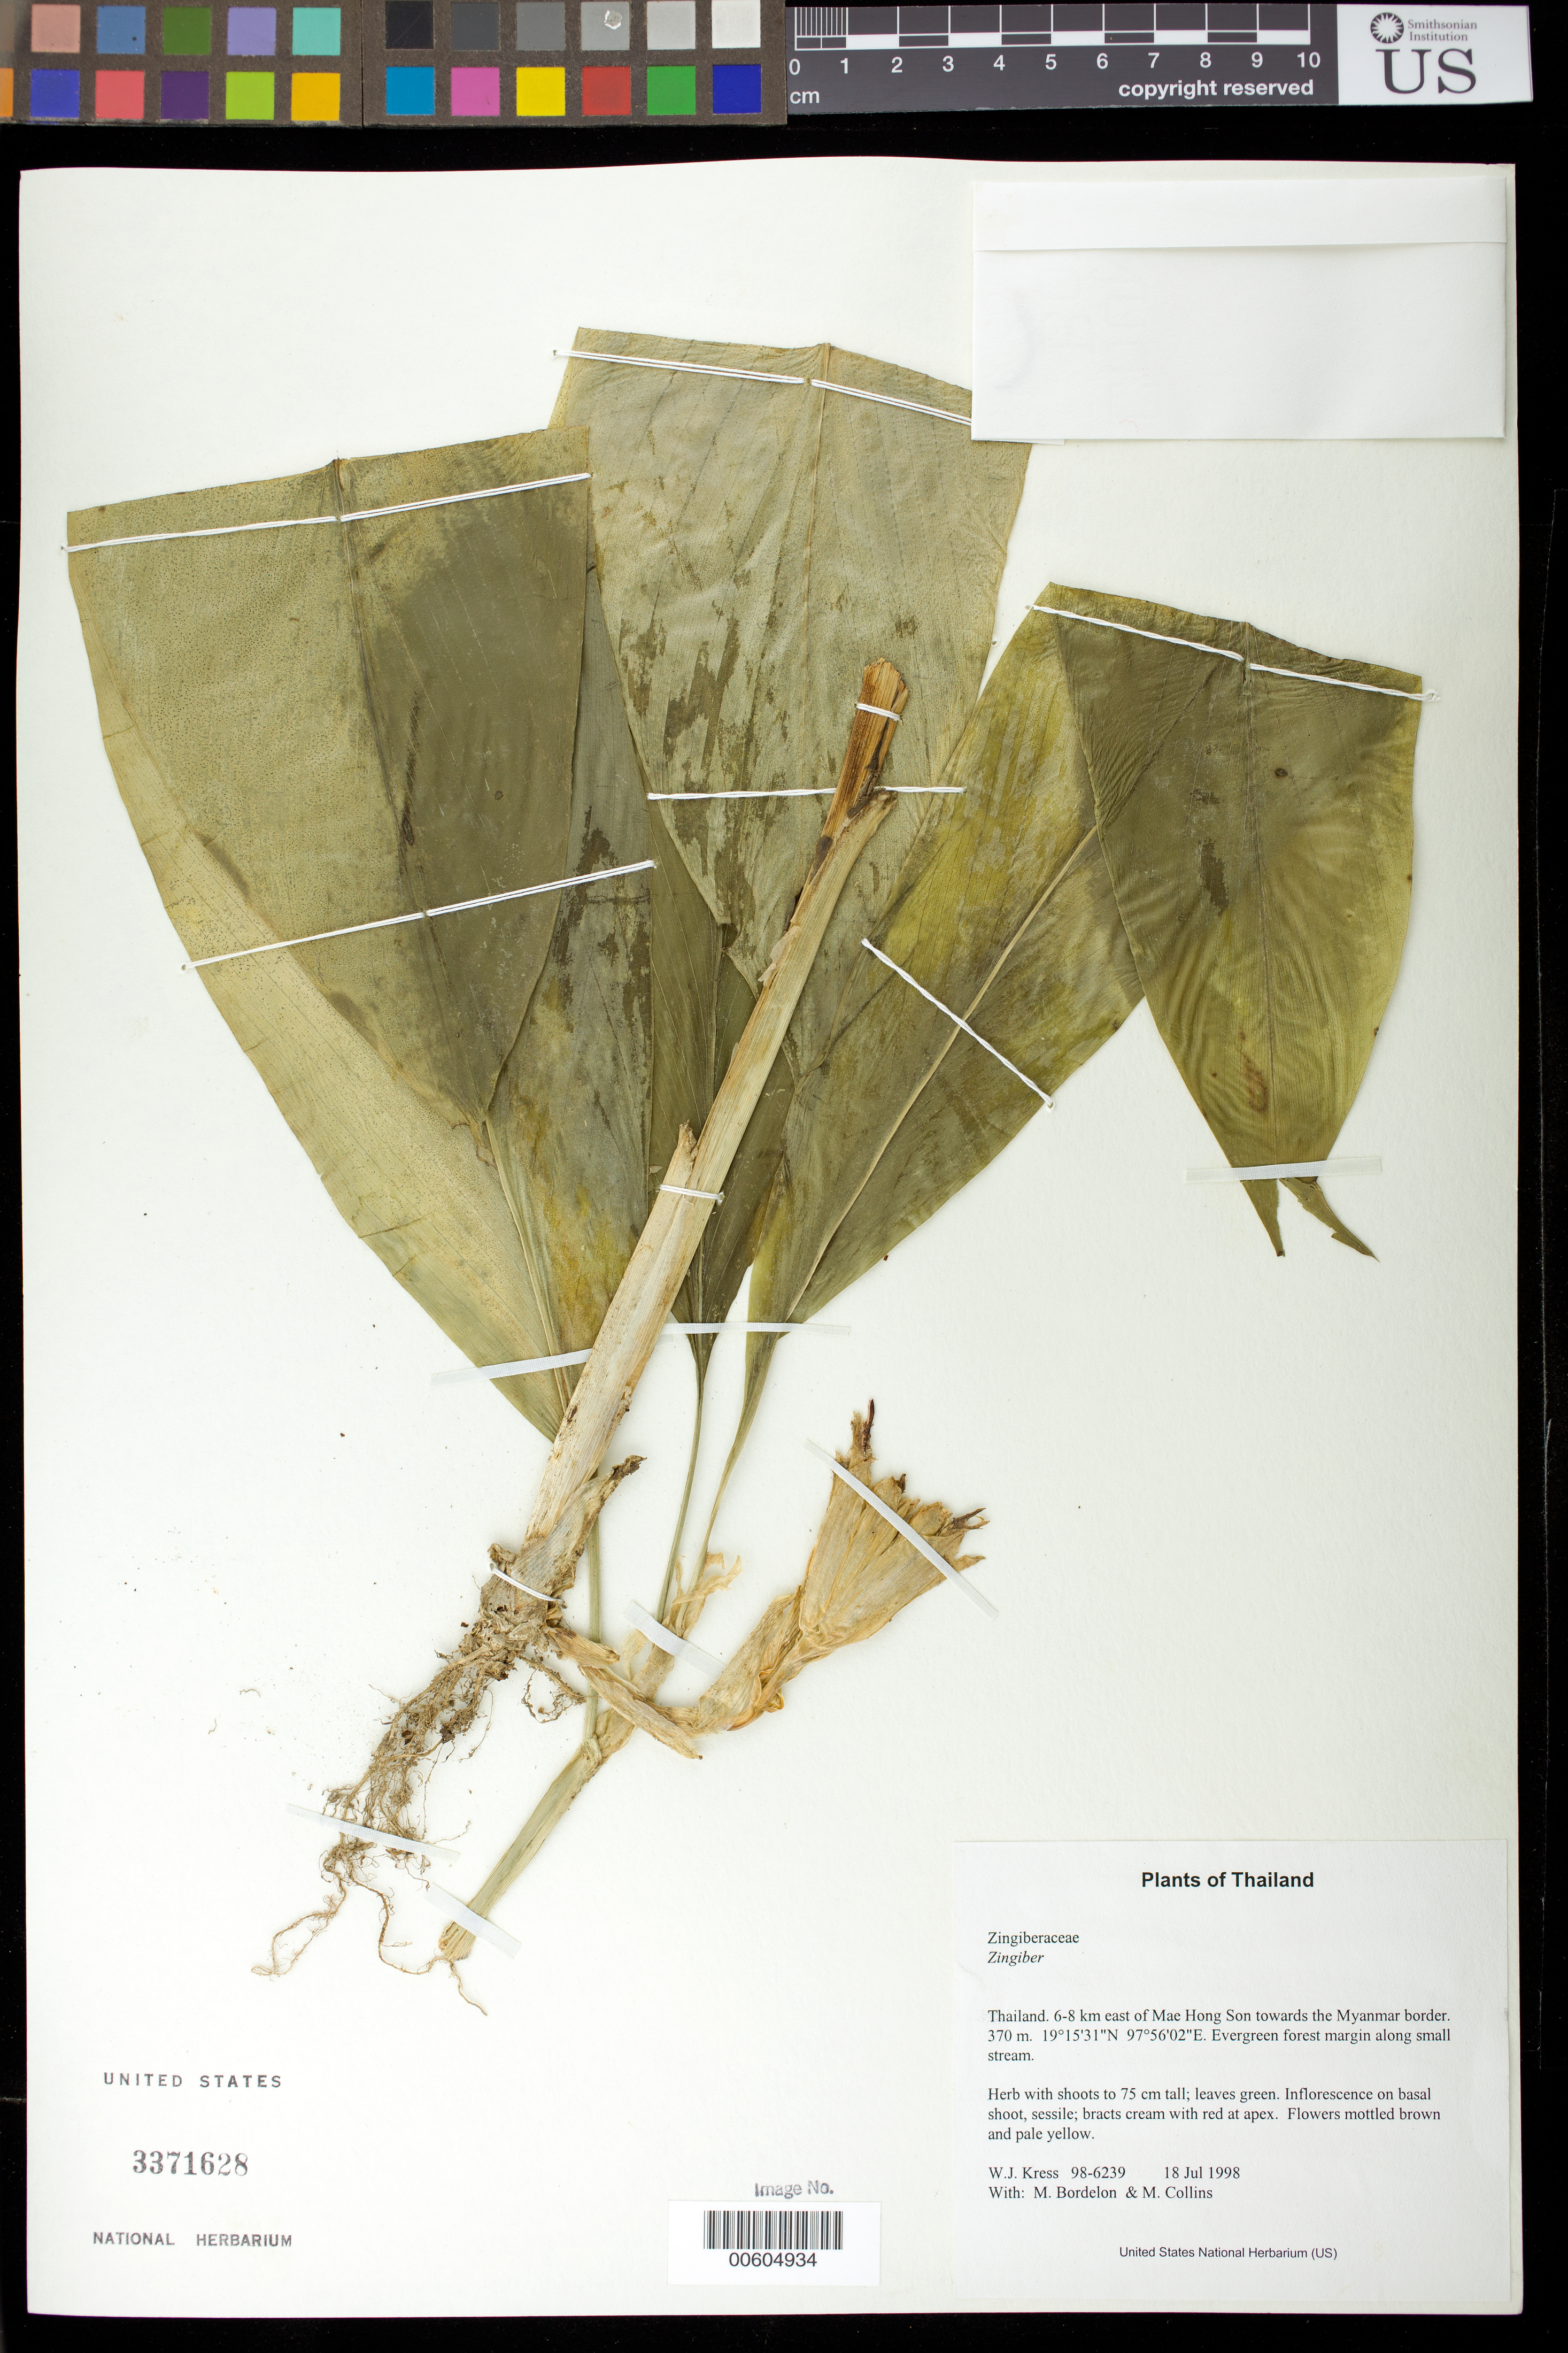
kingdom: Plantae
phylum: Tracheophyta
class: Liliopsida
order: Zingiberales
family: Zingiberaceae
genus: Zingiber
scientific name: Zingiber sp.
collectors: W. J. Kress, M. Bordelon & M. Collins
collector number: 98-6239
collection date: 1998-07-18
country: Thailand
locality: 6-8 km east of Mae Hong Son towards the Myanmar border.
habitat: Evergreen forest margin along small stream.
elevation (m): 370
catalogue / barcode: US 3371628